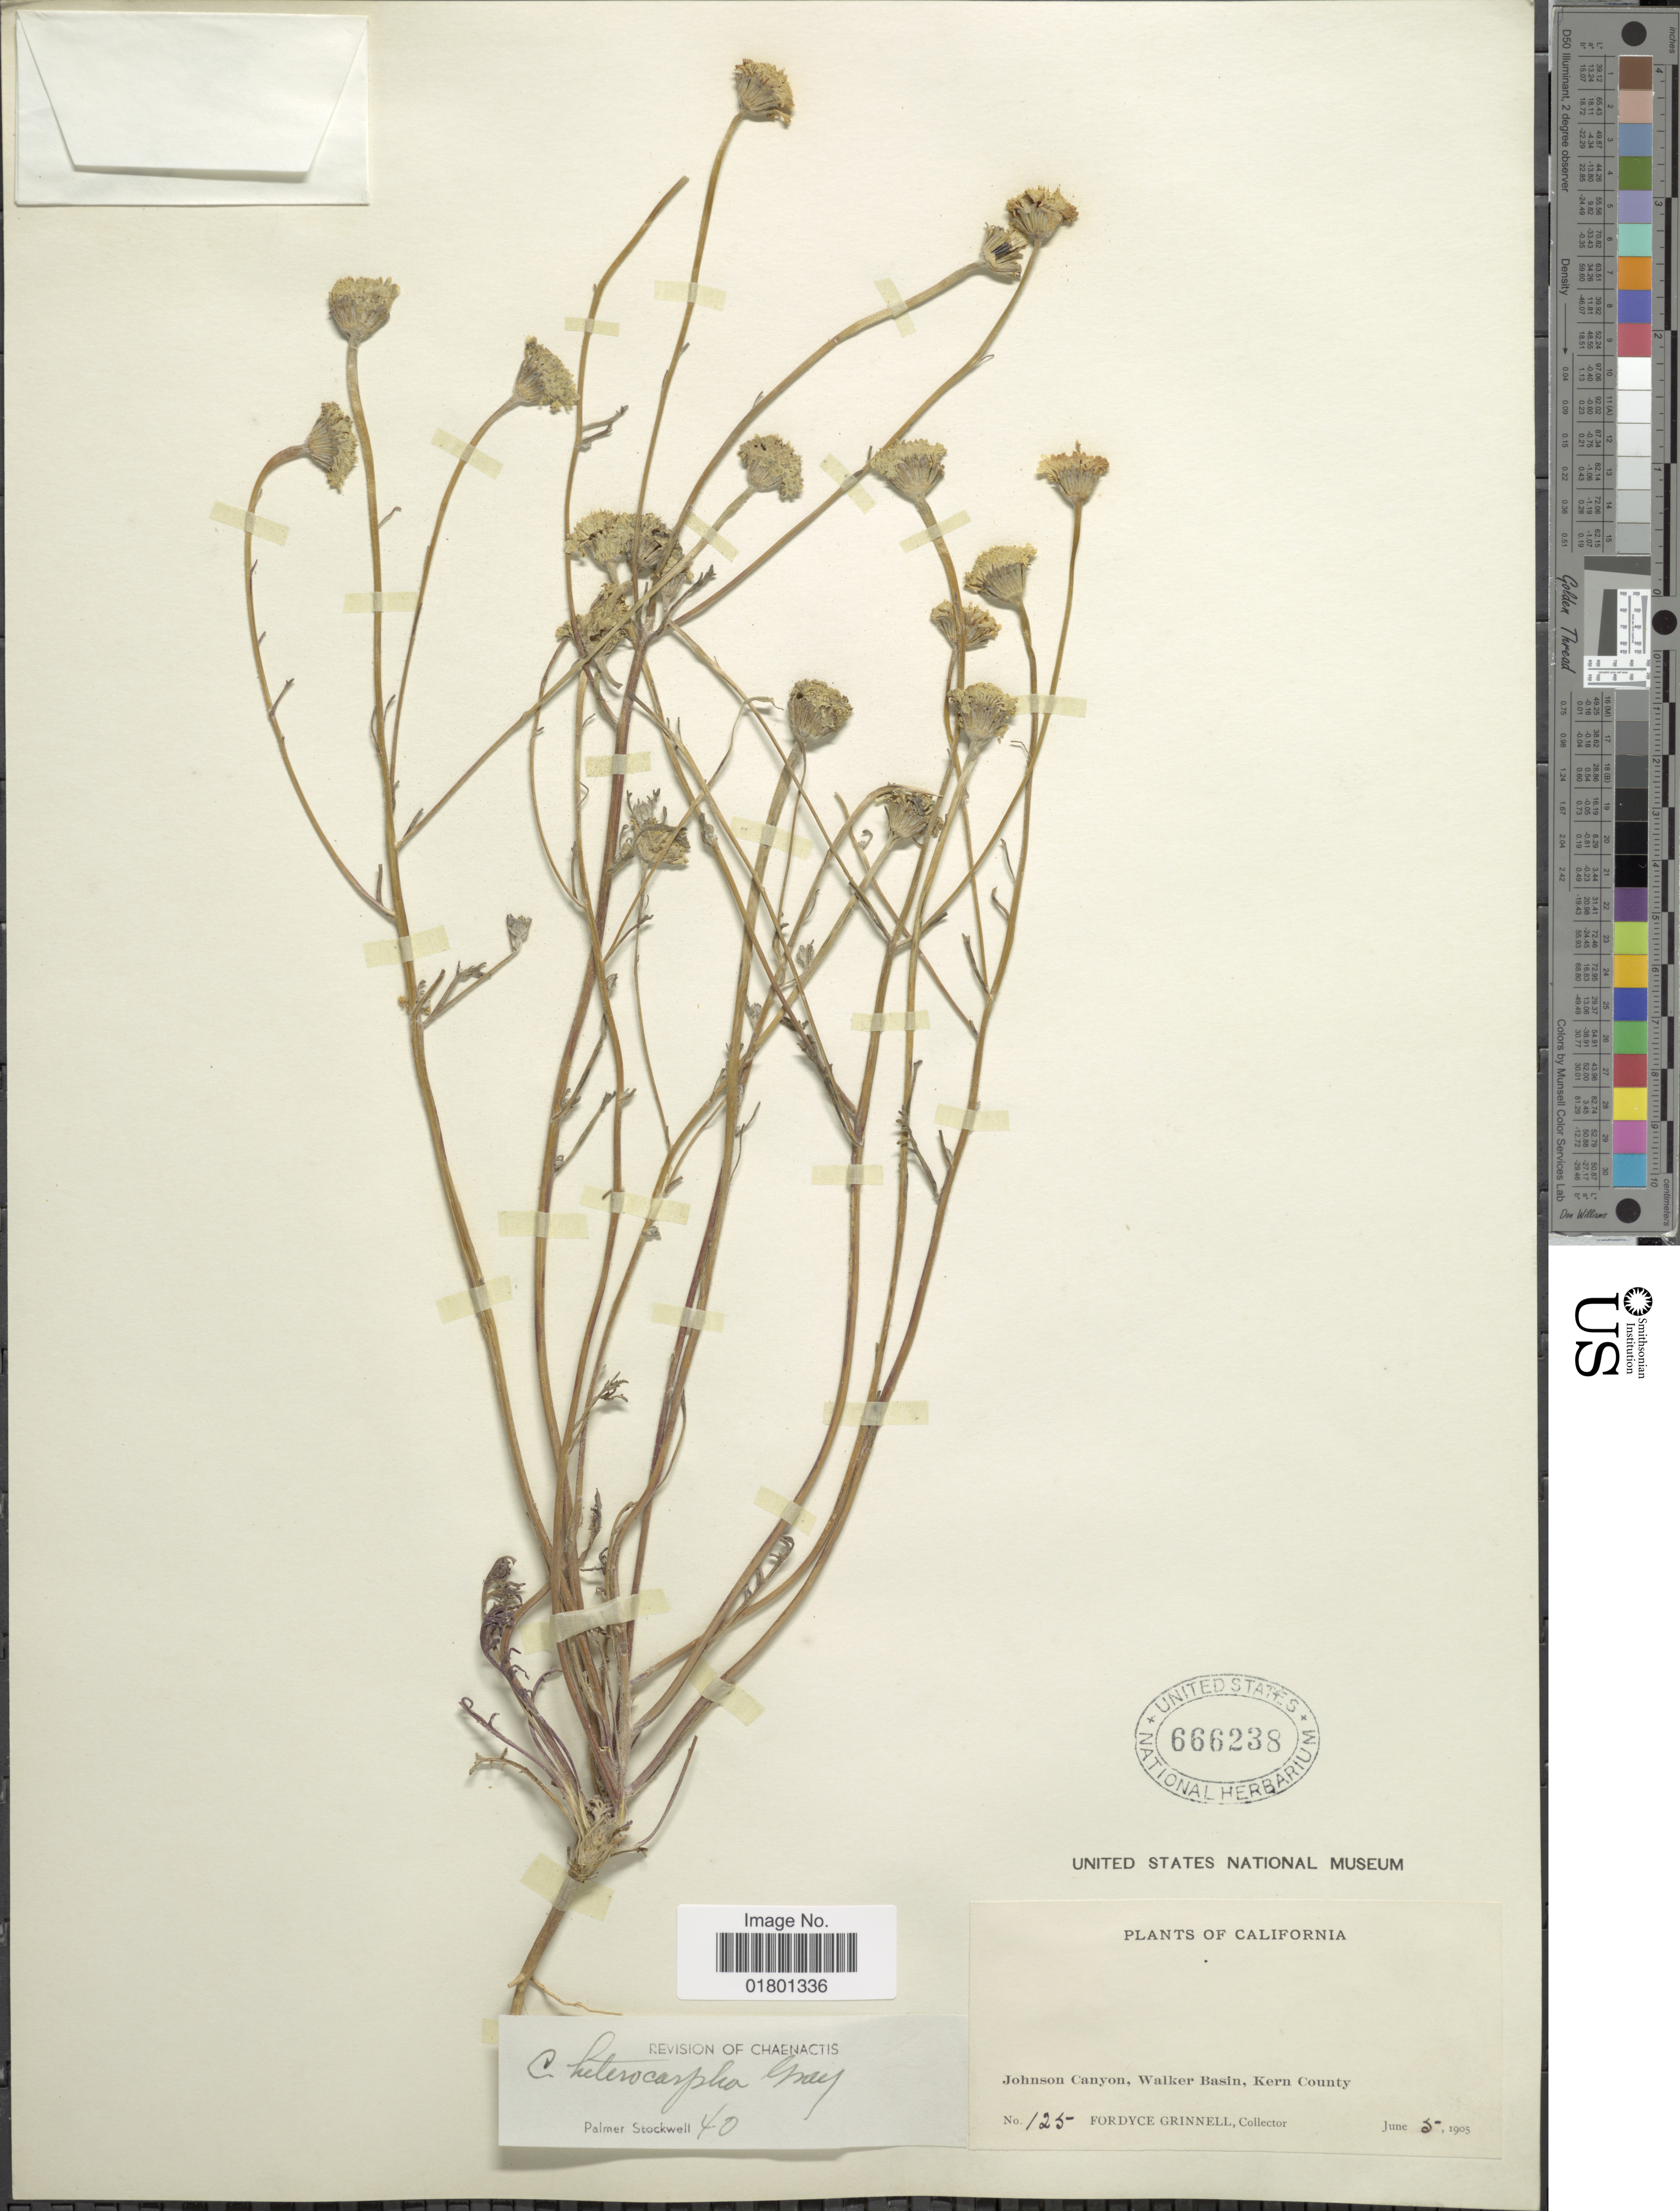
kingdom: Plantae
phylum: Tracheophyta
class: Magnoliopsida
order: Asterales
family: Asteraceae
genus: Chaenactis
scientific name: Chaenactis heterocarpha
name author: Torr. & A. Gray ex A. Gray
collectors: F. Grinnell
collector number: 125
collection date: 1905-06-05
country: United States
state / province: California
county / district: Kern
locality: Johnson Canyon, Walker Basin, Kern County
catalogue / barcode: US 666238